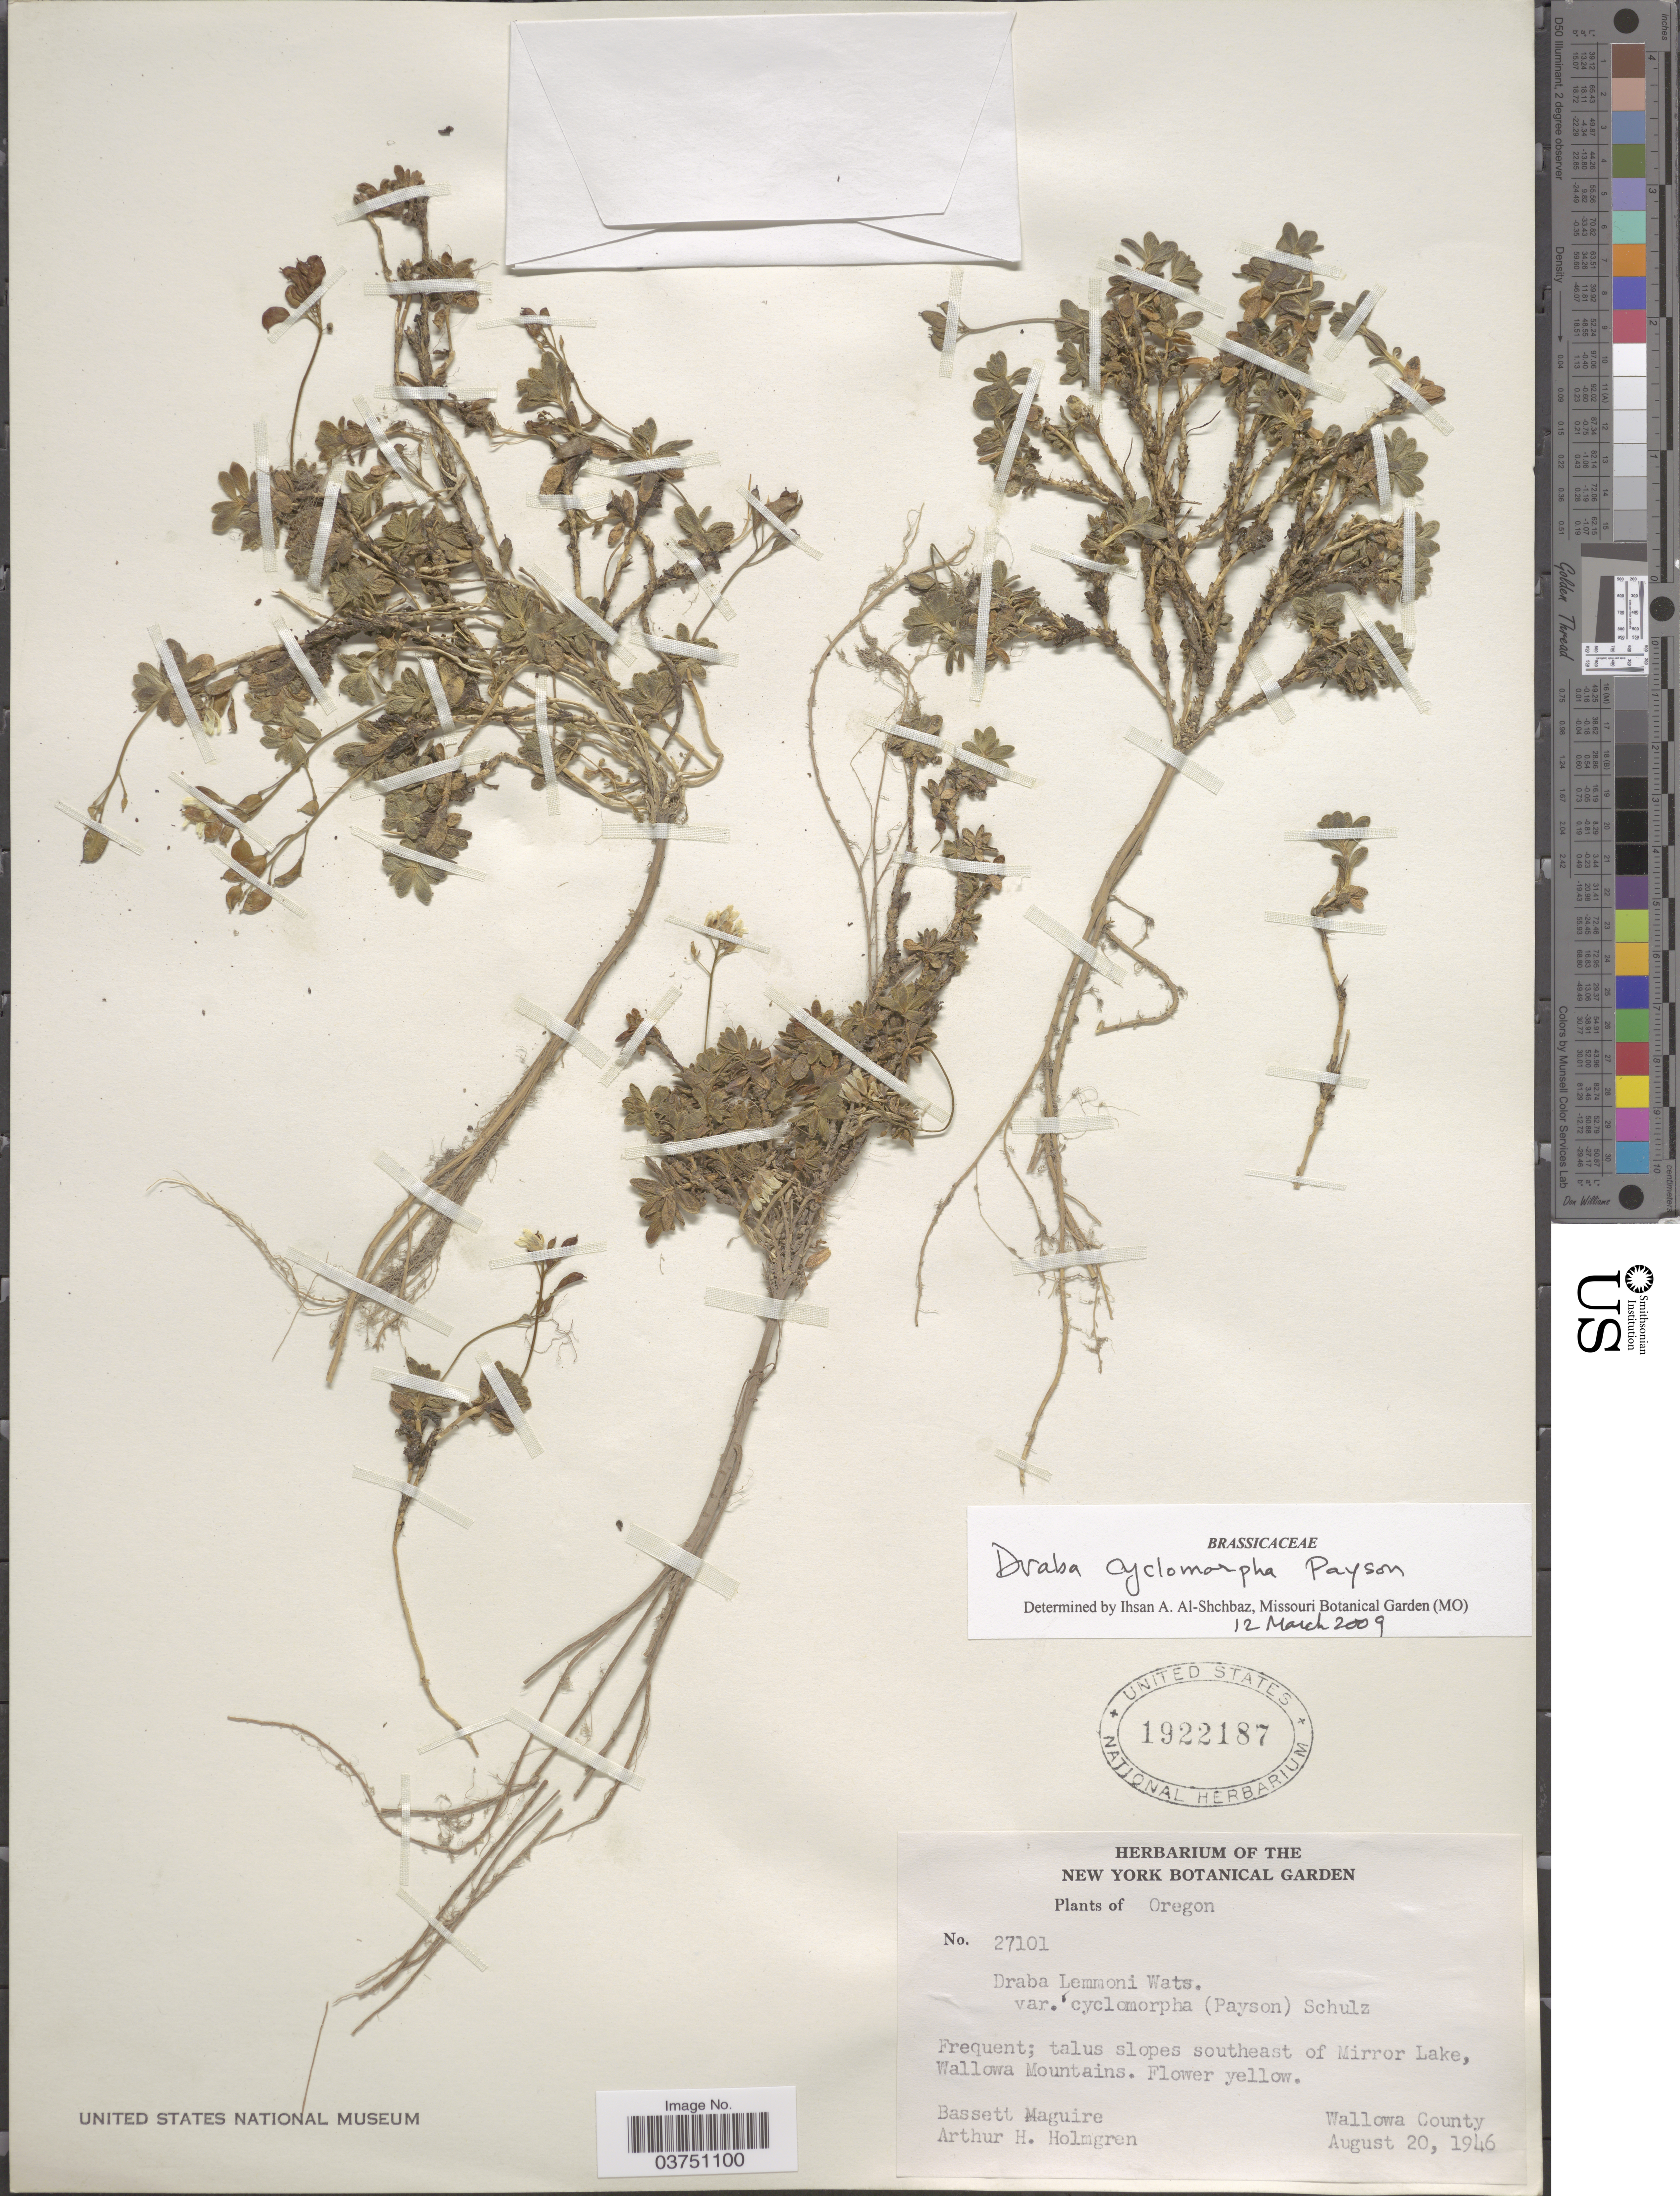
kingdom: Plantae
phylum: Tracheophyta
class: Magnoliopsida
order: Brassicales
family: Brassicaceae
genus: Draba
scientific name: Draba cyclomorpha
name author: Payson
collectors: B. Maguire & A. H. Holmgren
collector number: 27101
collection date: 1946-08-20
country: United States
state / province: Oregon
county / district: Wallowa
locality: Talus slope southeast of Mirror Lake, Wallowa Mountains. Wallowa County.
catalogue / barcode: US 1922187